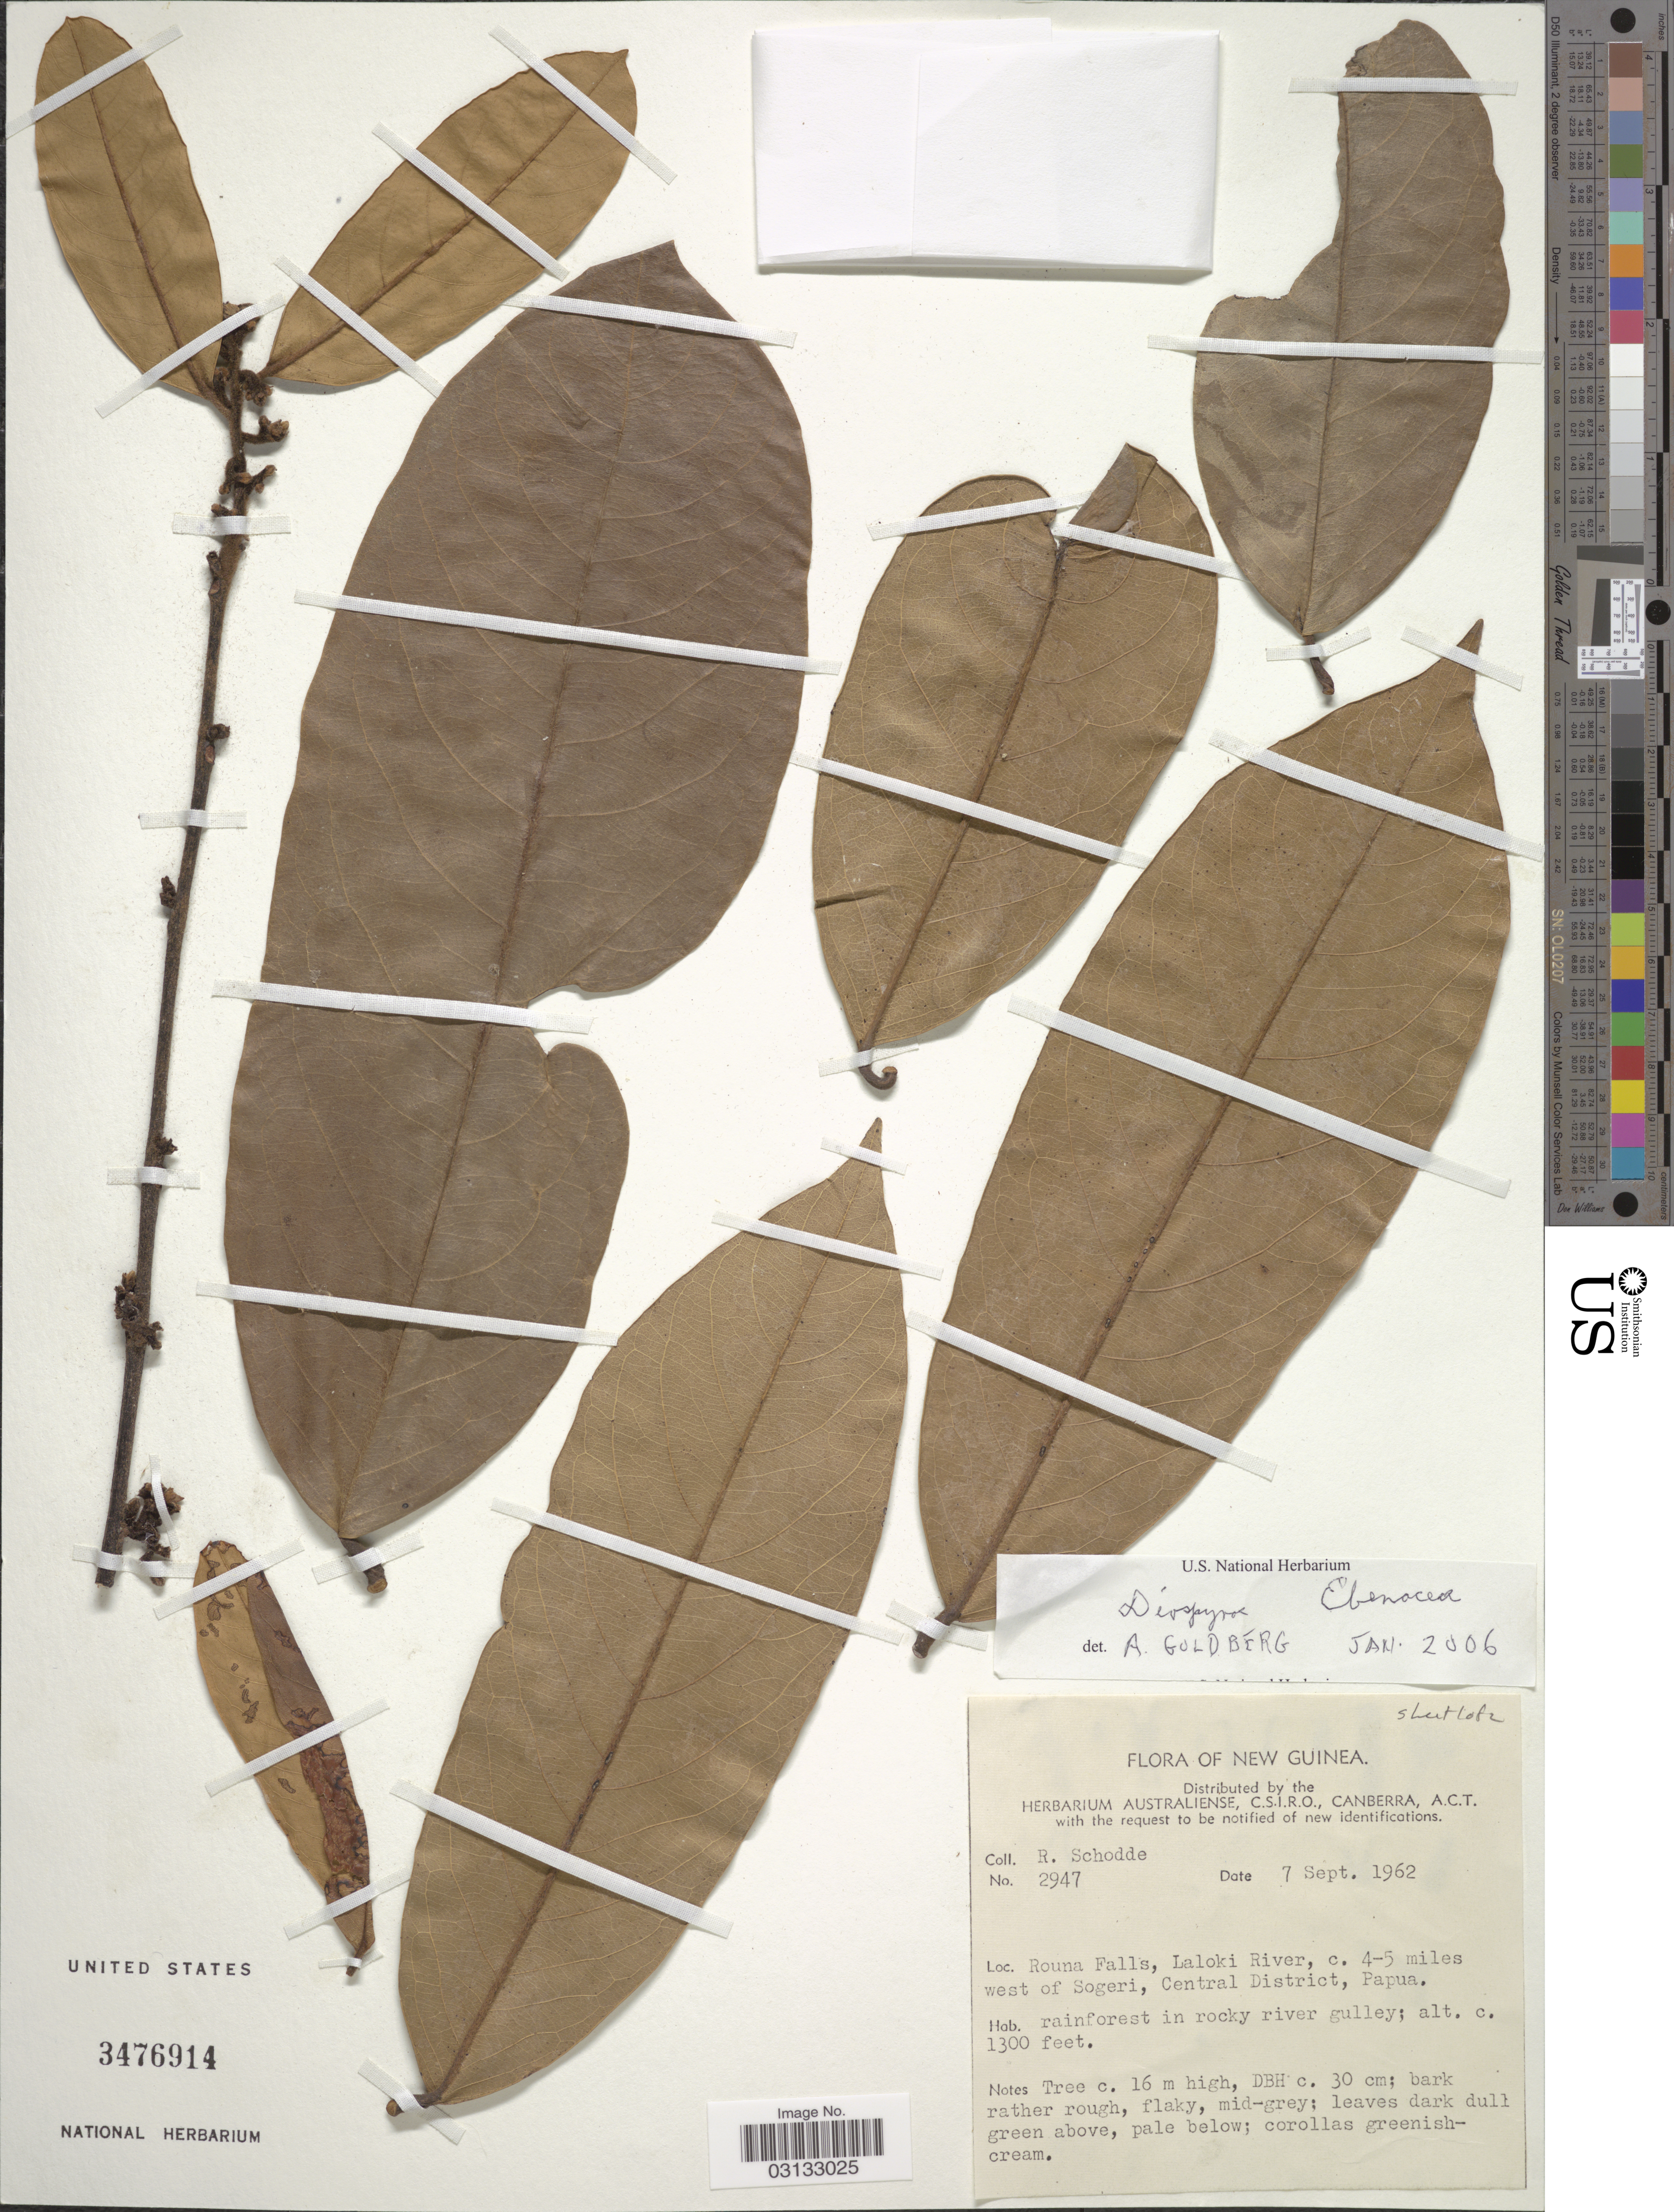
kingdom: Plantae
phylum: Tracheophyta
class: Magnoliopsida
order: Ericales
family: Ebenaceae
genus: Diospyros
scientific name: Diospyros sp.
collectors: R. Schodde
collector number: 2947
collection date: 1962-09-07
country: Papua New Guinea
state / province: Central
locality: New Guinea, Rouna Falls, Laloki River, c. 4-5 miles west of Sogeri, Central District, Papua.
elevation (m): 396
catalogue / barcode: US 3476914